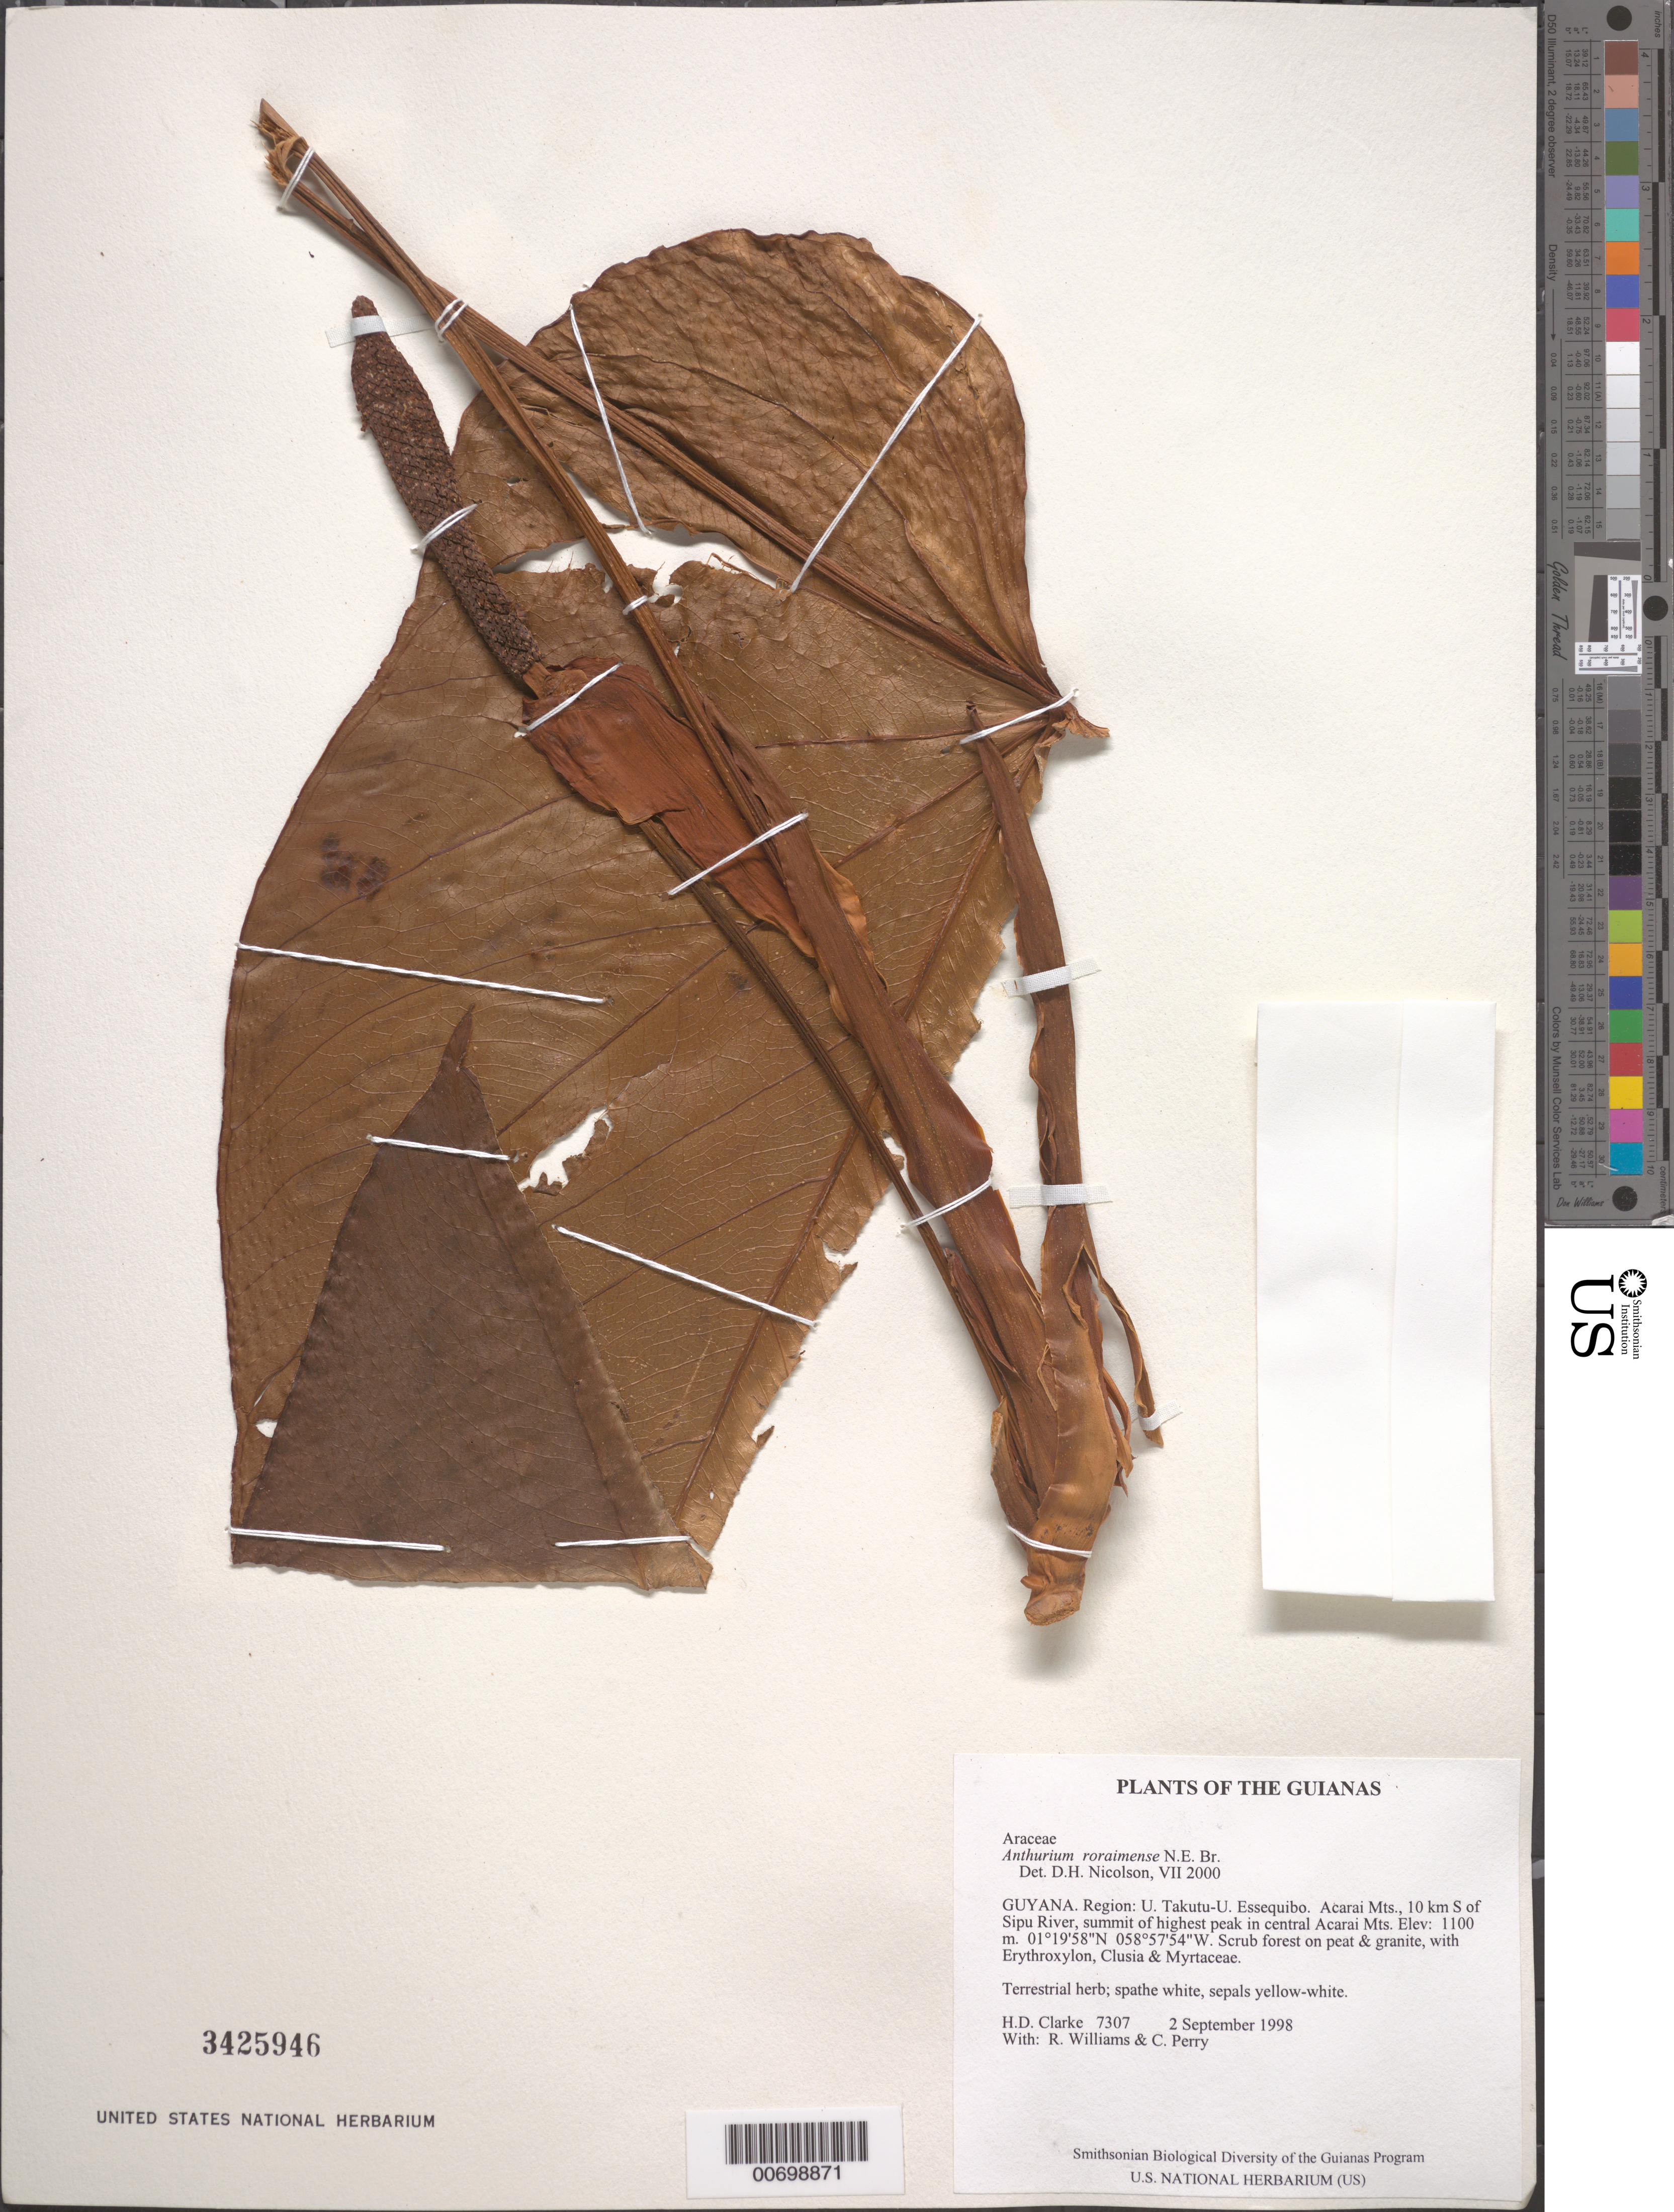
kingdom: Plantae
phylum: Tracheophyta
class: Liliopsida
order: Alismatales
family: Araceae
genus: Anthurium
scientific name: Anthurium roraimense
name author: N.E. Br. in Thurn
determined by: Nicolson, Dan H.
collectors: H. D. Clarke, R. Williams & C. Perry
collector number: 7307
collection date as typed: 2 September 1998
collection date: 1998-09-02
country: Guyana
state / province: U. Takutu-U. Essequibo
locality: Acarai Mts., 10 km S. of Sipu River, summit of highest peak in central Acarai Mts.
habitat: Scrub forest on peat & granite, with Erythroxylum, Clusia & Myrtaceae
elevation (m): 1100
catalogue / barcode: US 3425946